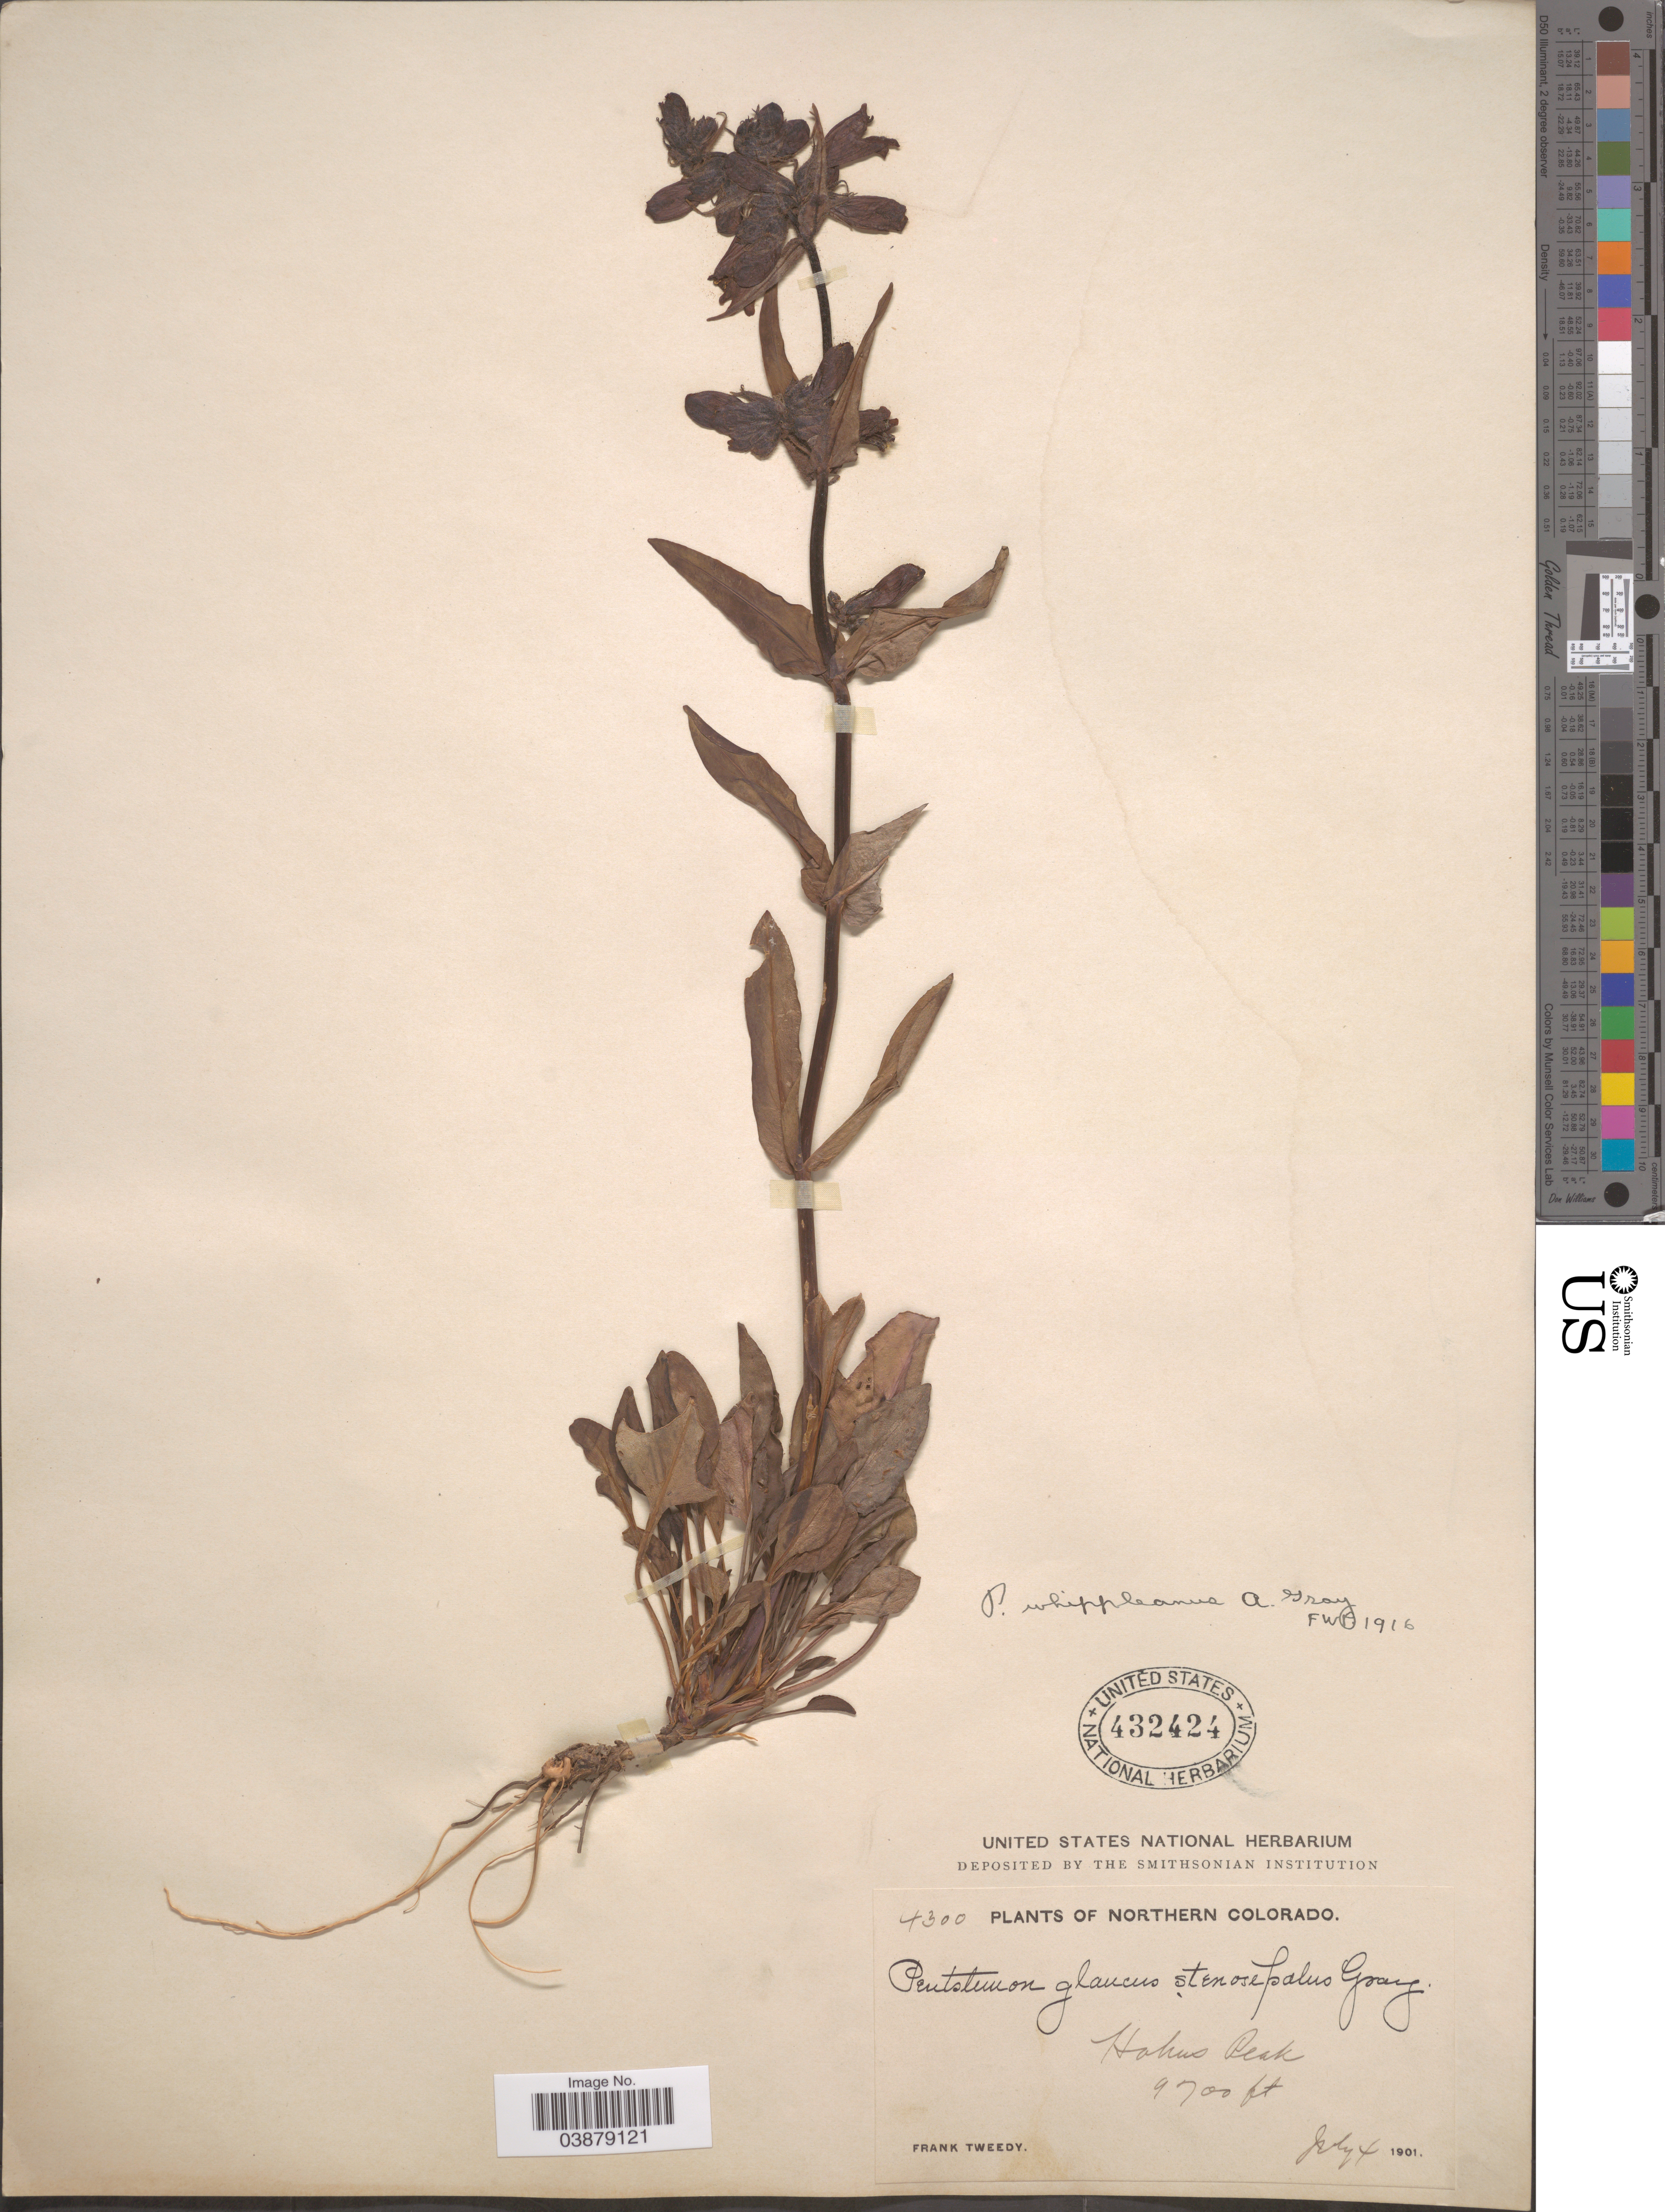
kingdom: Plantae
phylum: Tracheophyta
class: Magnoliopsida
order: Lamiales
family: Plantaginaceae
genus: Penstemon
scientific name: Penstemon whippleanus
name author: A. Gray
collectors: F. Tweedy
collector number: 4300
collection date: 1901-07-04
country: United States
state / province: Colorado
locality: Northern Colorado. Hahn's Peak.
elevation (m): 2957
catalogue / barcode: US 432424